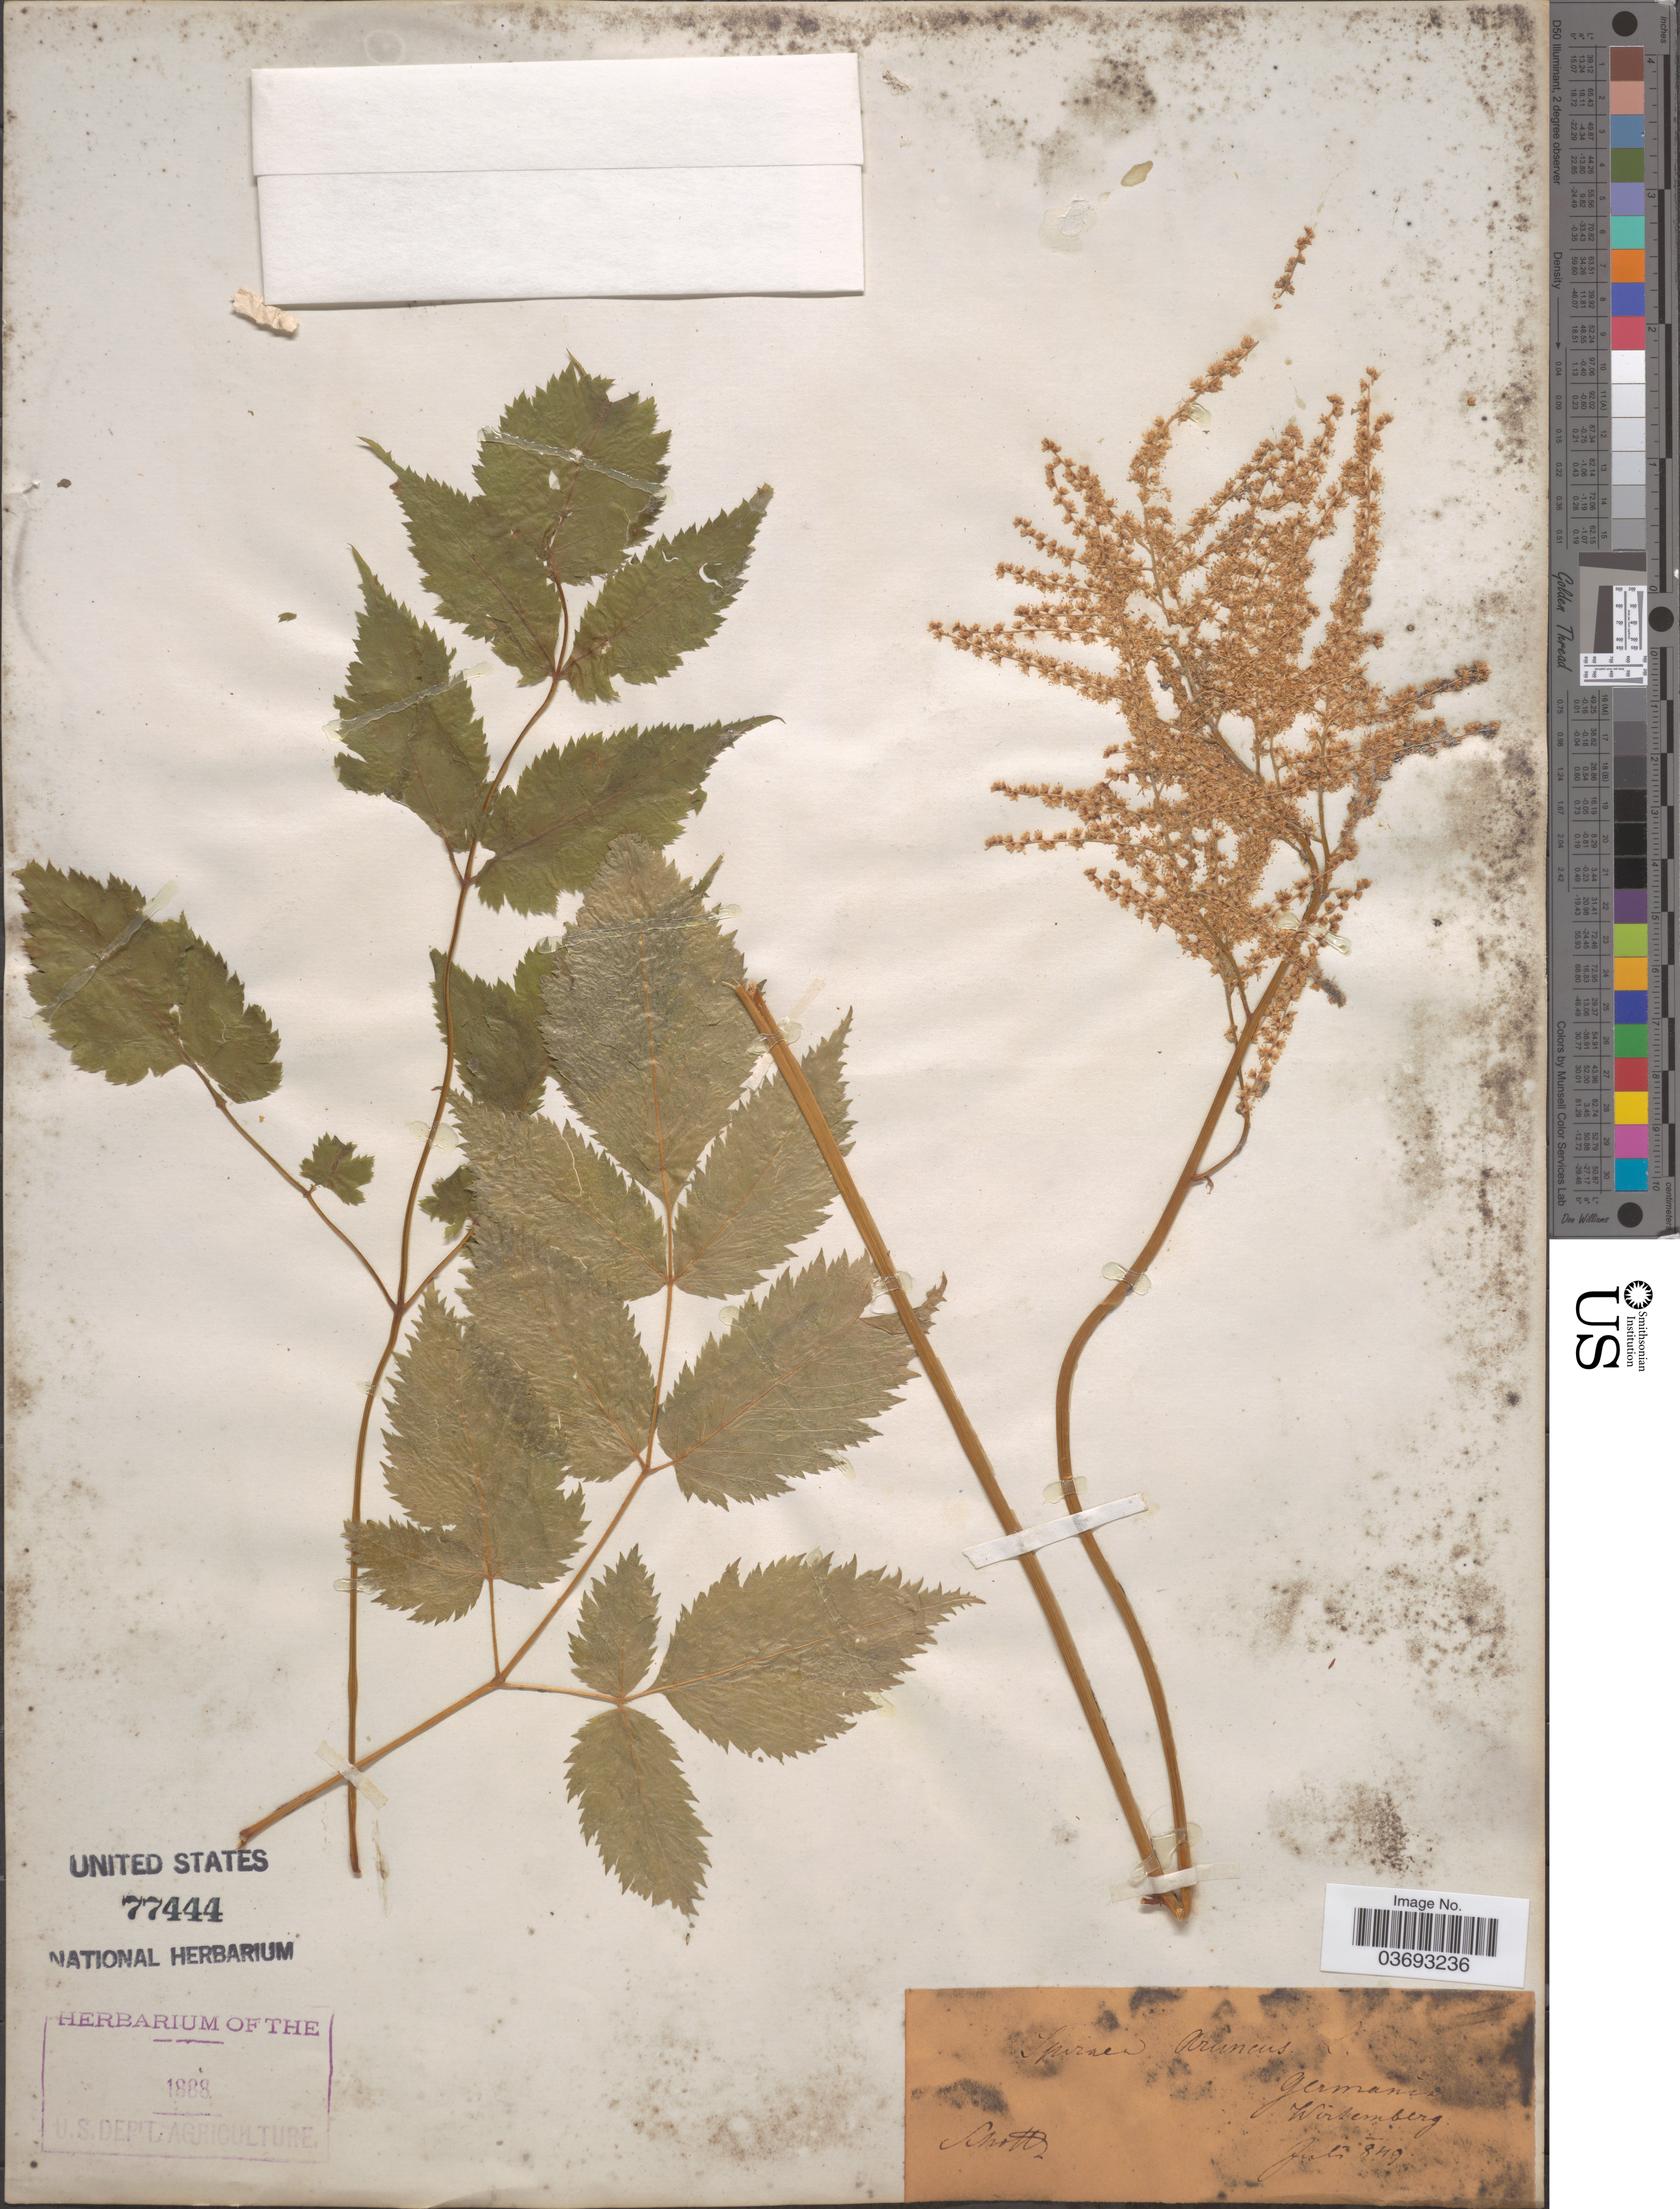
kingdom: Plantae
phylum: Tracheophyta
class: Magnoliopsida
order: Rosales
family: Rosaceae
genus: Spiraea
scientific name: Spiraea aruncus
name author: L.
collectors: Schott, --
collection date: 1849-07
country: Germany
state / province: Baden-Württemberg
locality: Wirtemberg.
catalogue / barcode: US 77444